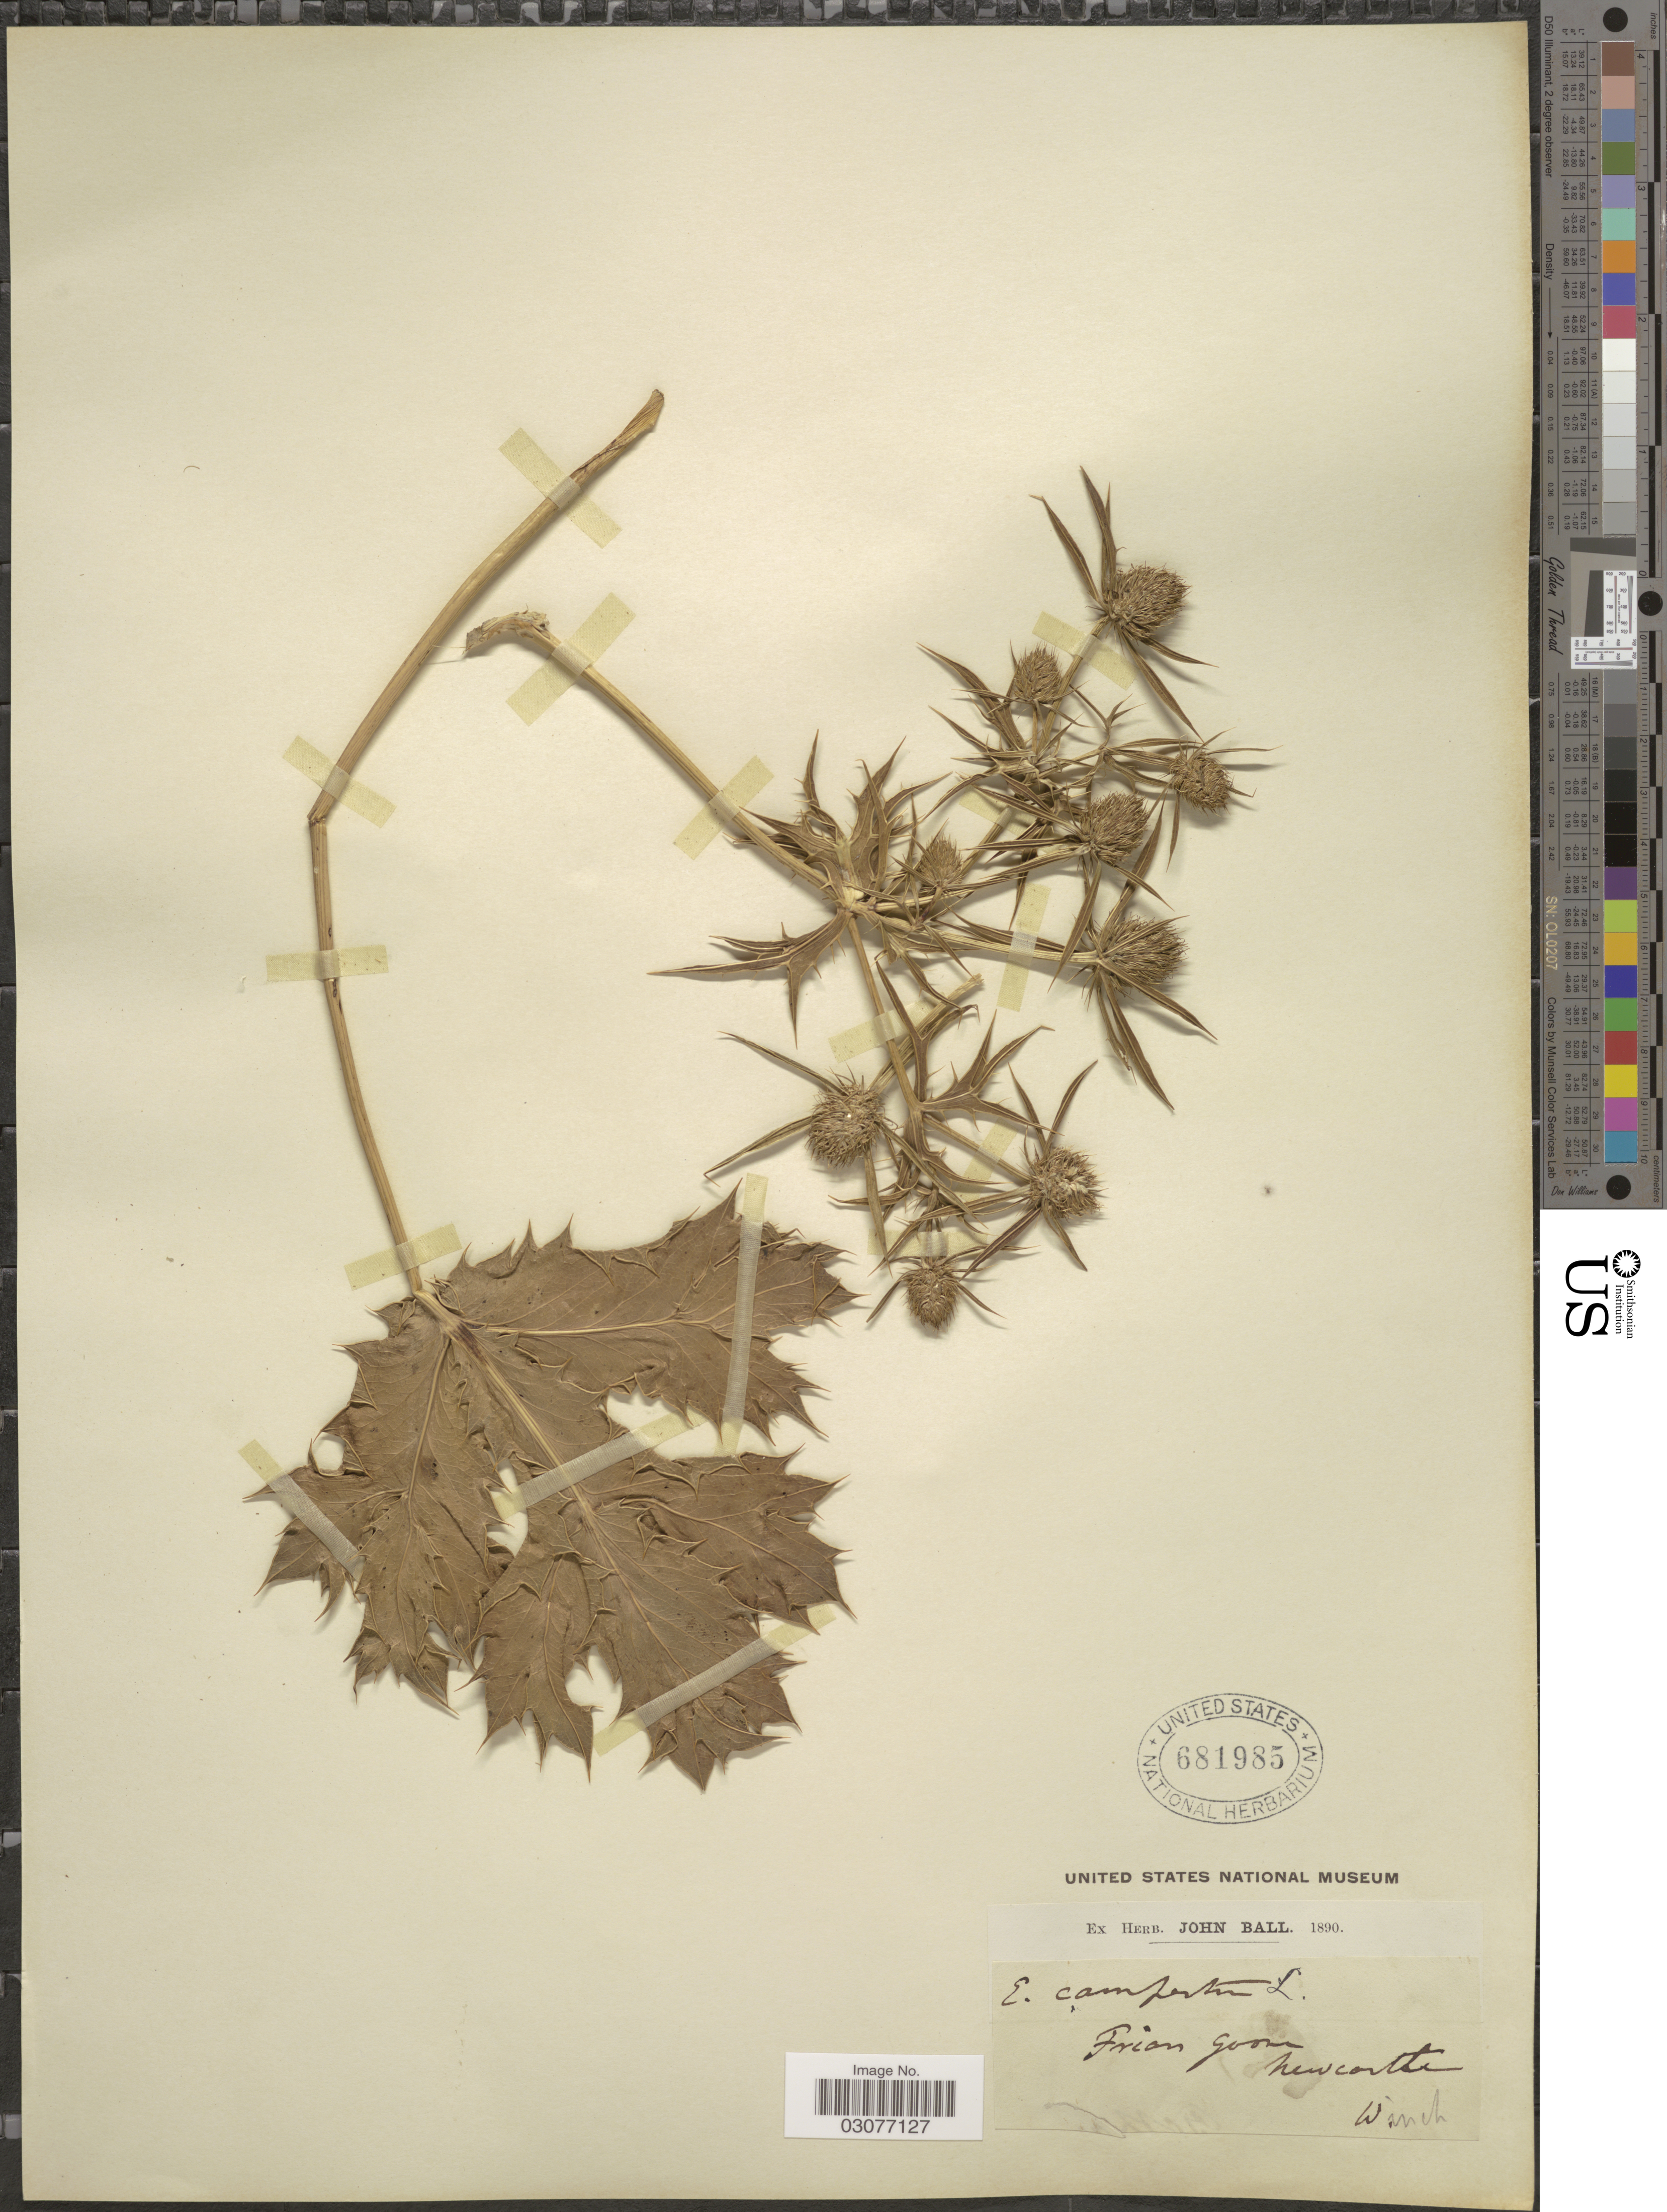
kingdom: Plantae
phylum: Tracheophyta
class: Magnoliopsida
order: Apiales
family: Apiaceae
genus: Eryngium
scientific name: Eryngium campestre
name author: L.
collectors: Winch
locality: Frian Goon Newcastle. [interpreted]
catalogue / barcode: US 681985